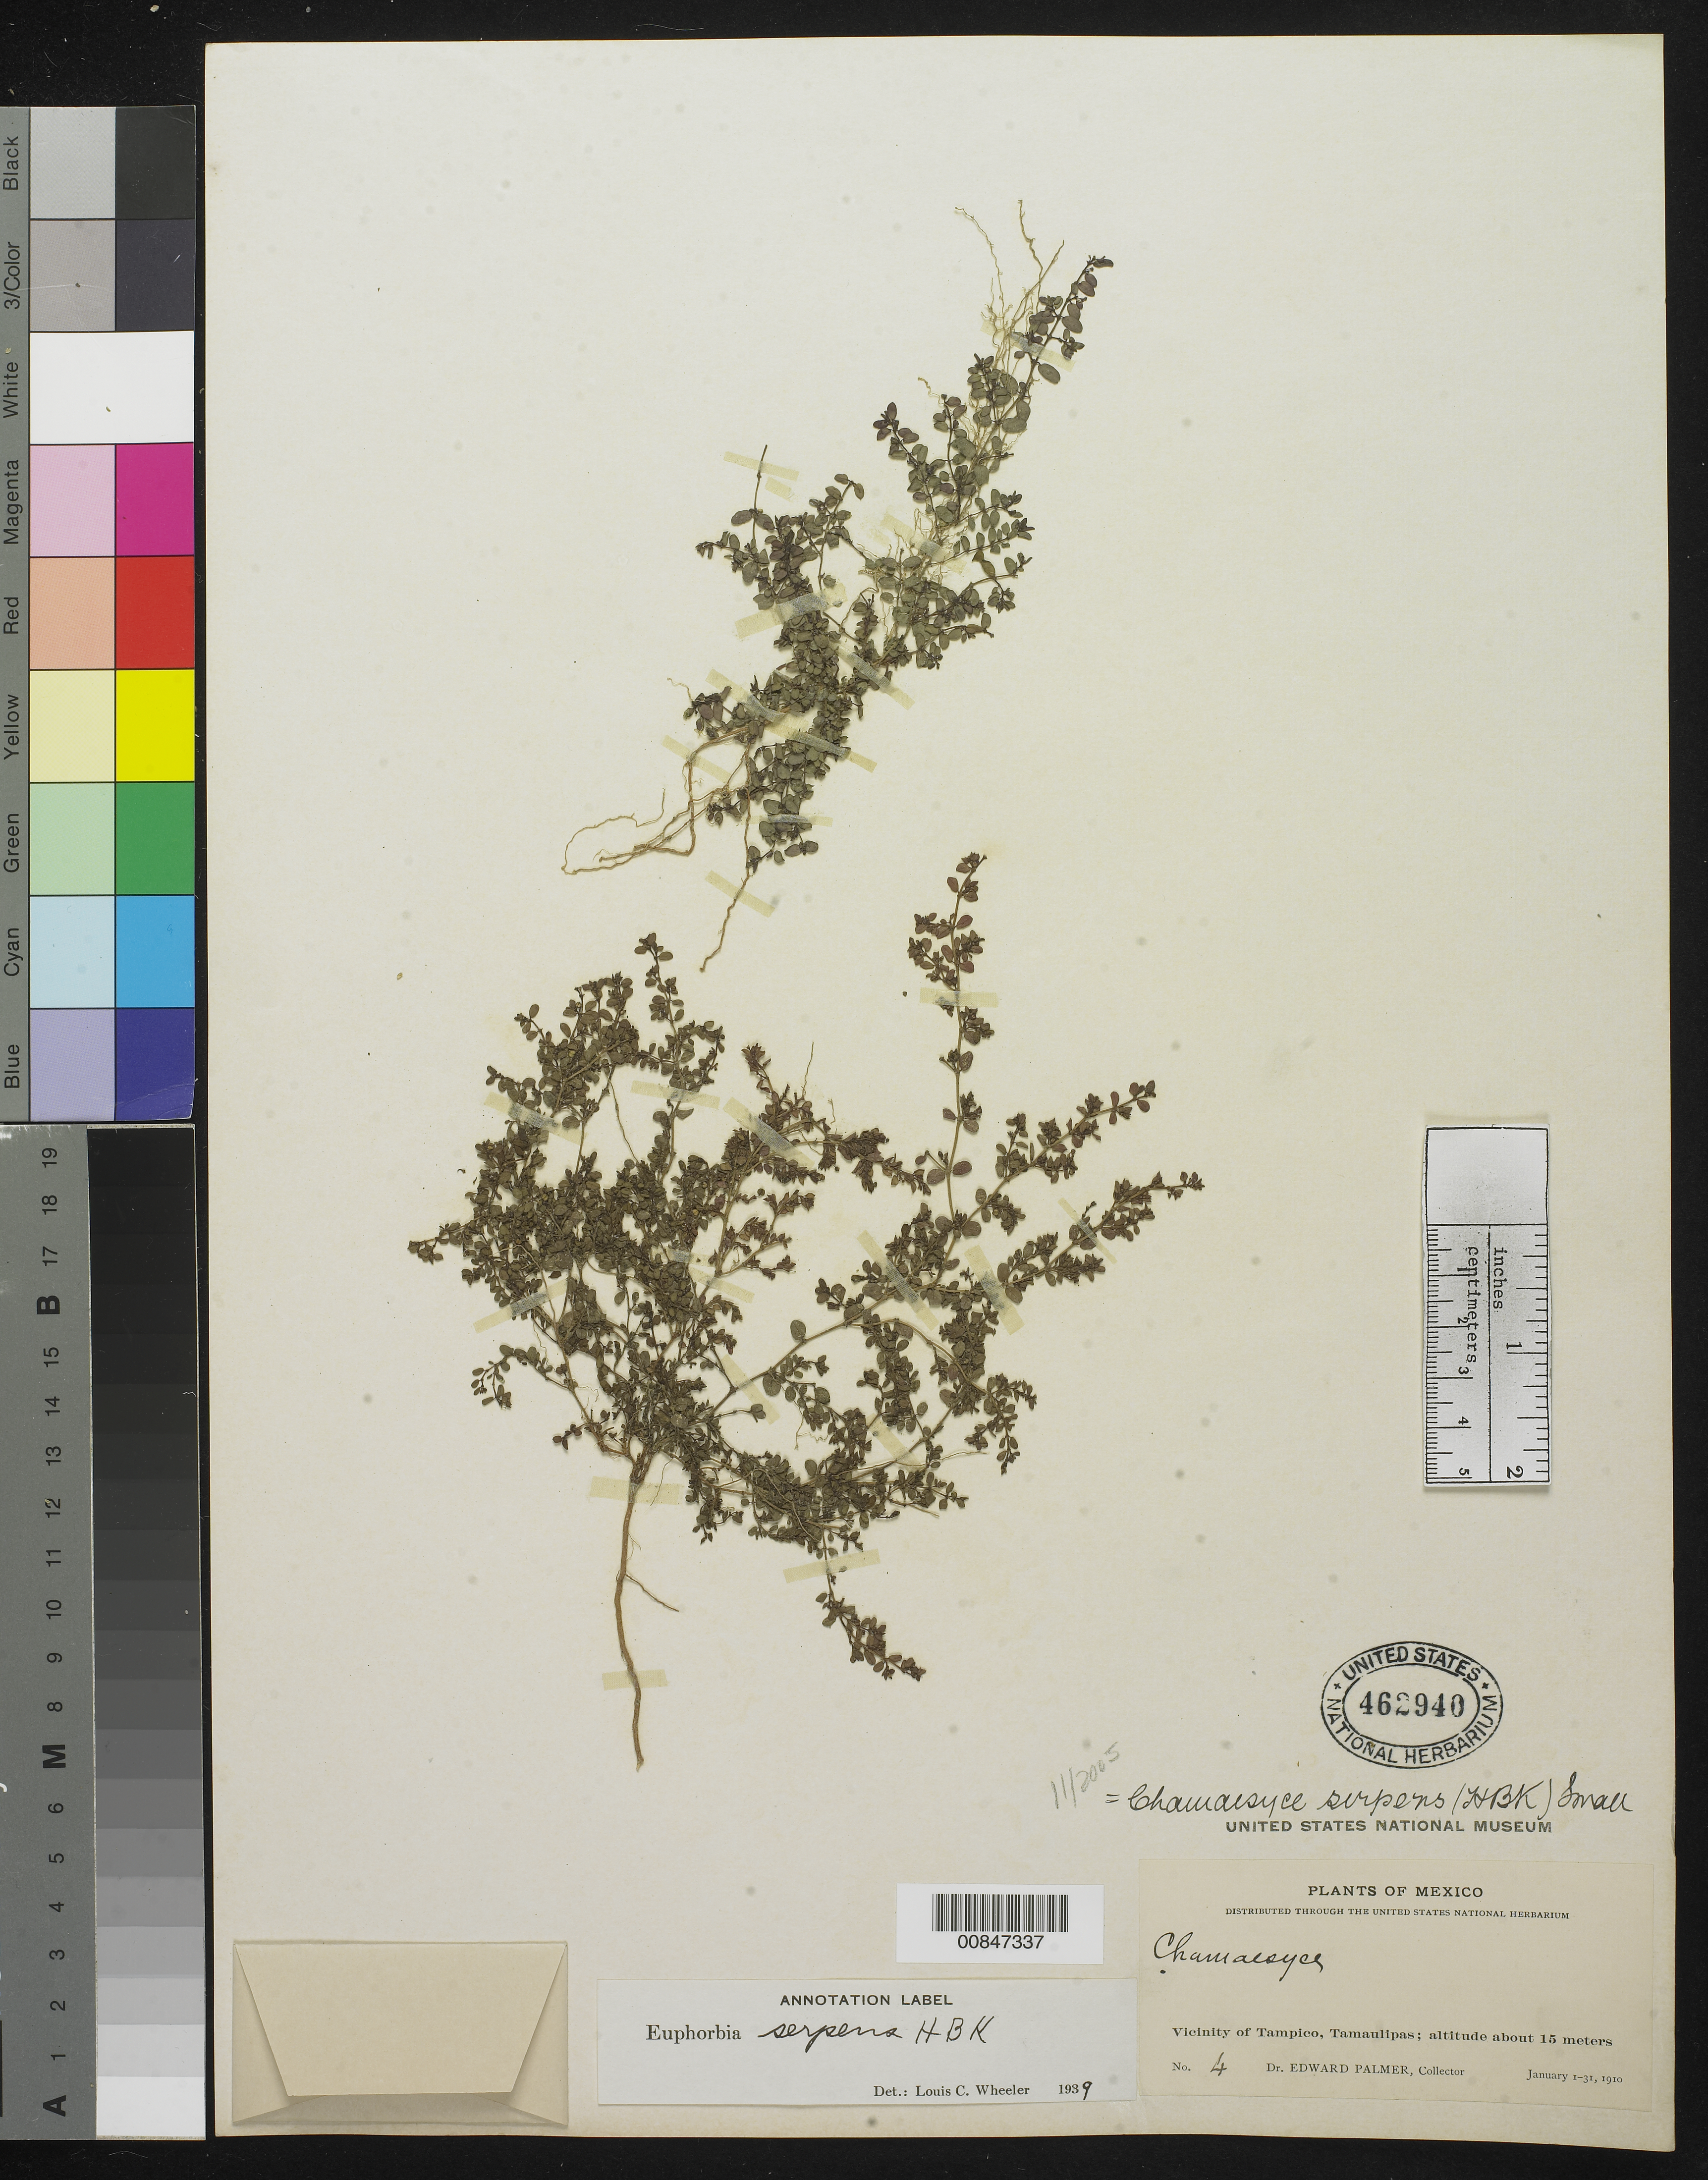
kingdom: Plantae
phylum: Tracheophyta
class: Magnoliopsida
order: Malpighiales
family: Euphorbiaceae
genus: Euphorbia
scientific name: Euphorbia serpens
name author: Kunth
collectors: E. Palmer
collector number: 4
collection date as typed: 01 Jan 1910 to 31 Jan 1910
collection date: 1910-01-01/1910-01-31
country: Mexico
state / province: Tamaulipas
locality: Vicinity of Tampico, Tamaulipas.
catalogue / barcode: US 462940